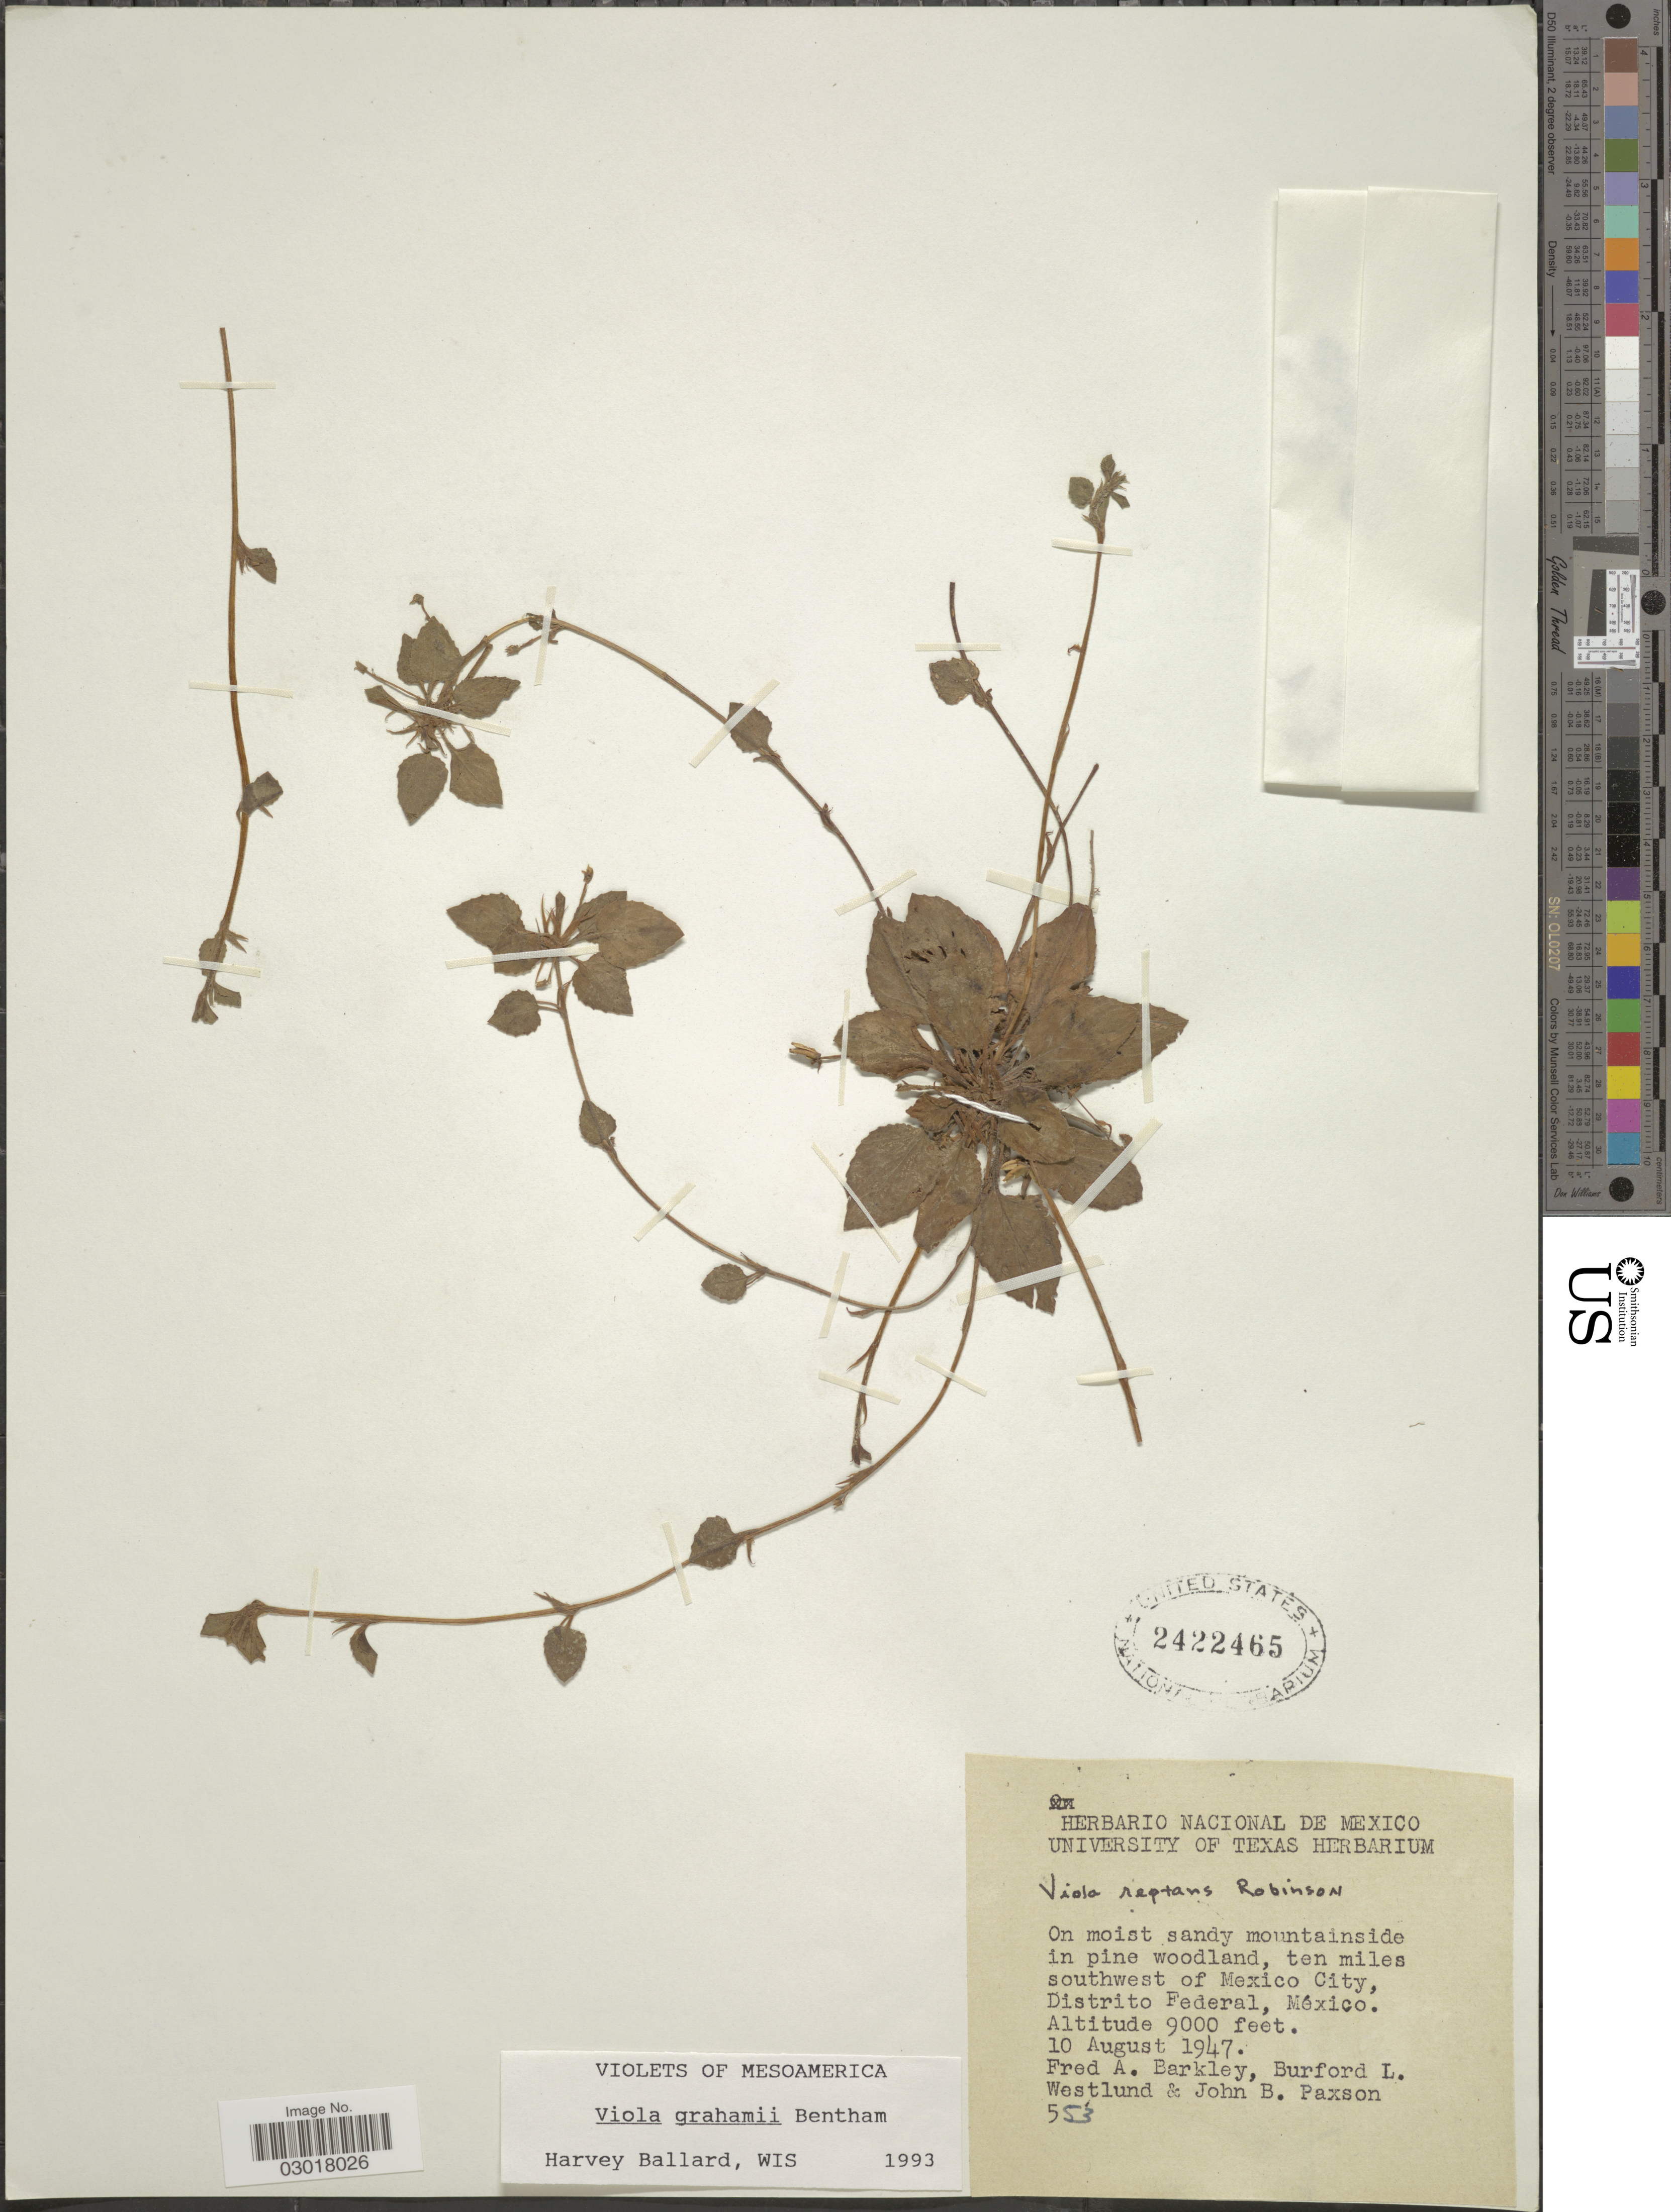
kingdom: Plantae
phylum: Tracheophyta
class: Magnoliopsida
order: Malpighiales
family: Violaceae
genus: Viola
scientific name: Viola grahamii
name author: Benth.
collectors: F. A. Barkley, B. Westlund & J. B. Paxson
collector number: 553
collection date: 1947-08-10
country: Mexico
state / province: Distrito Federal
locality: Ten miles southwest of Mexico City.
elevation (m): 2743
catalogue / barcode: US 2422465